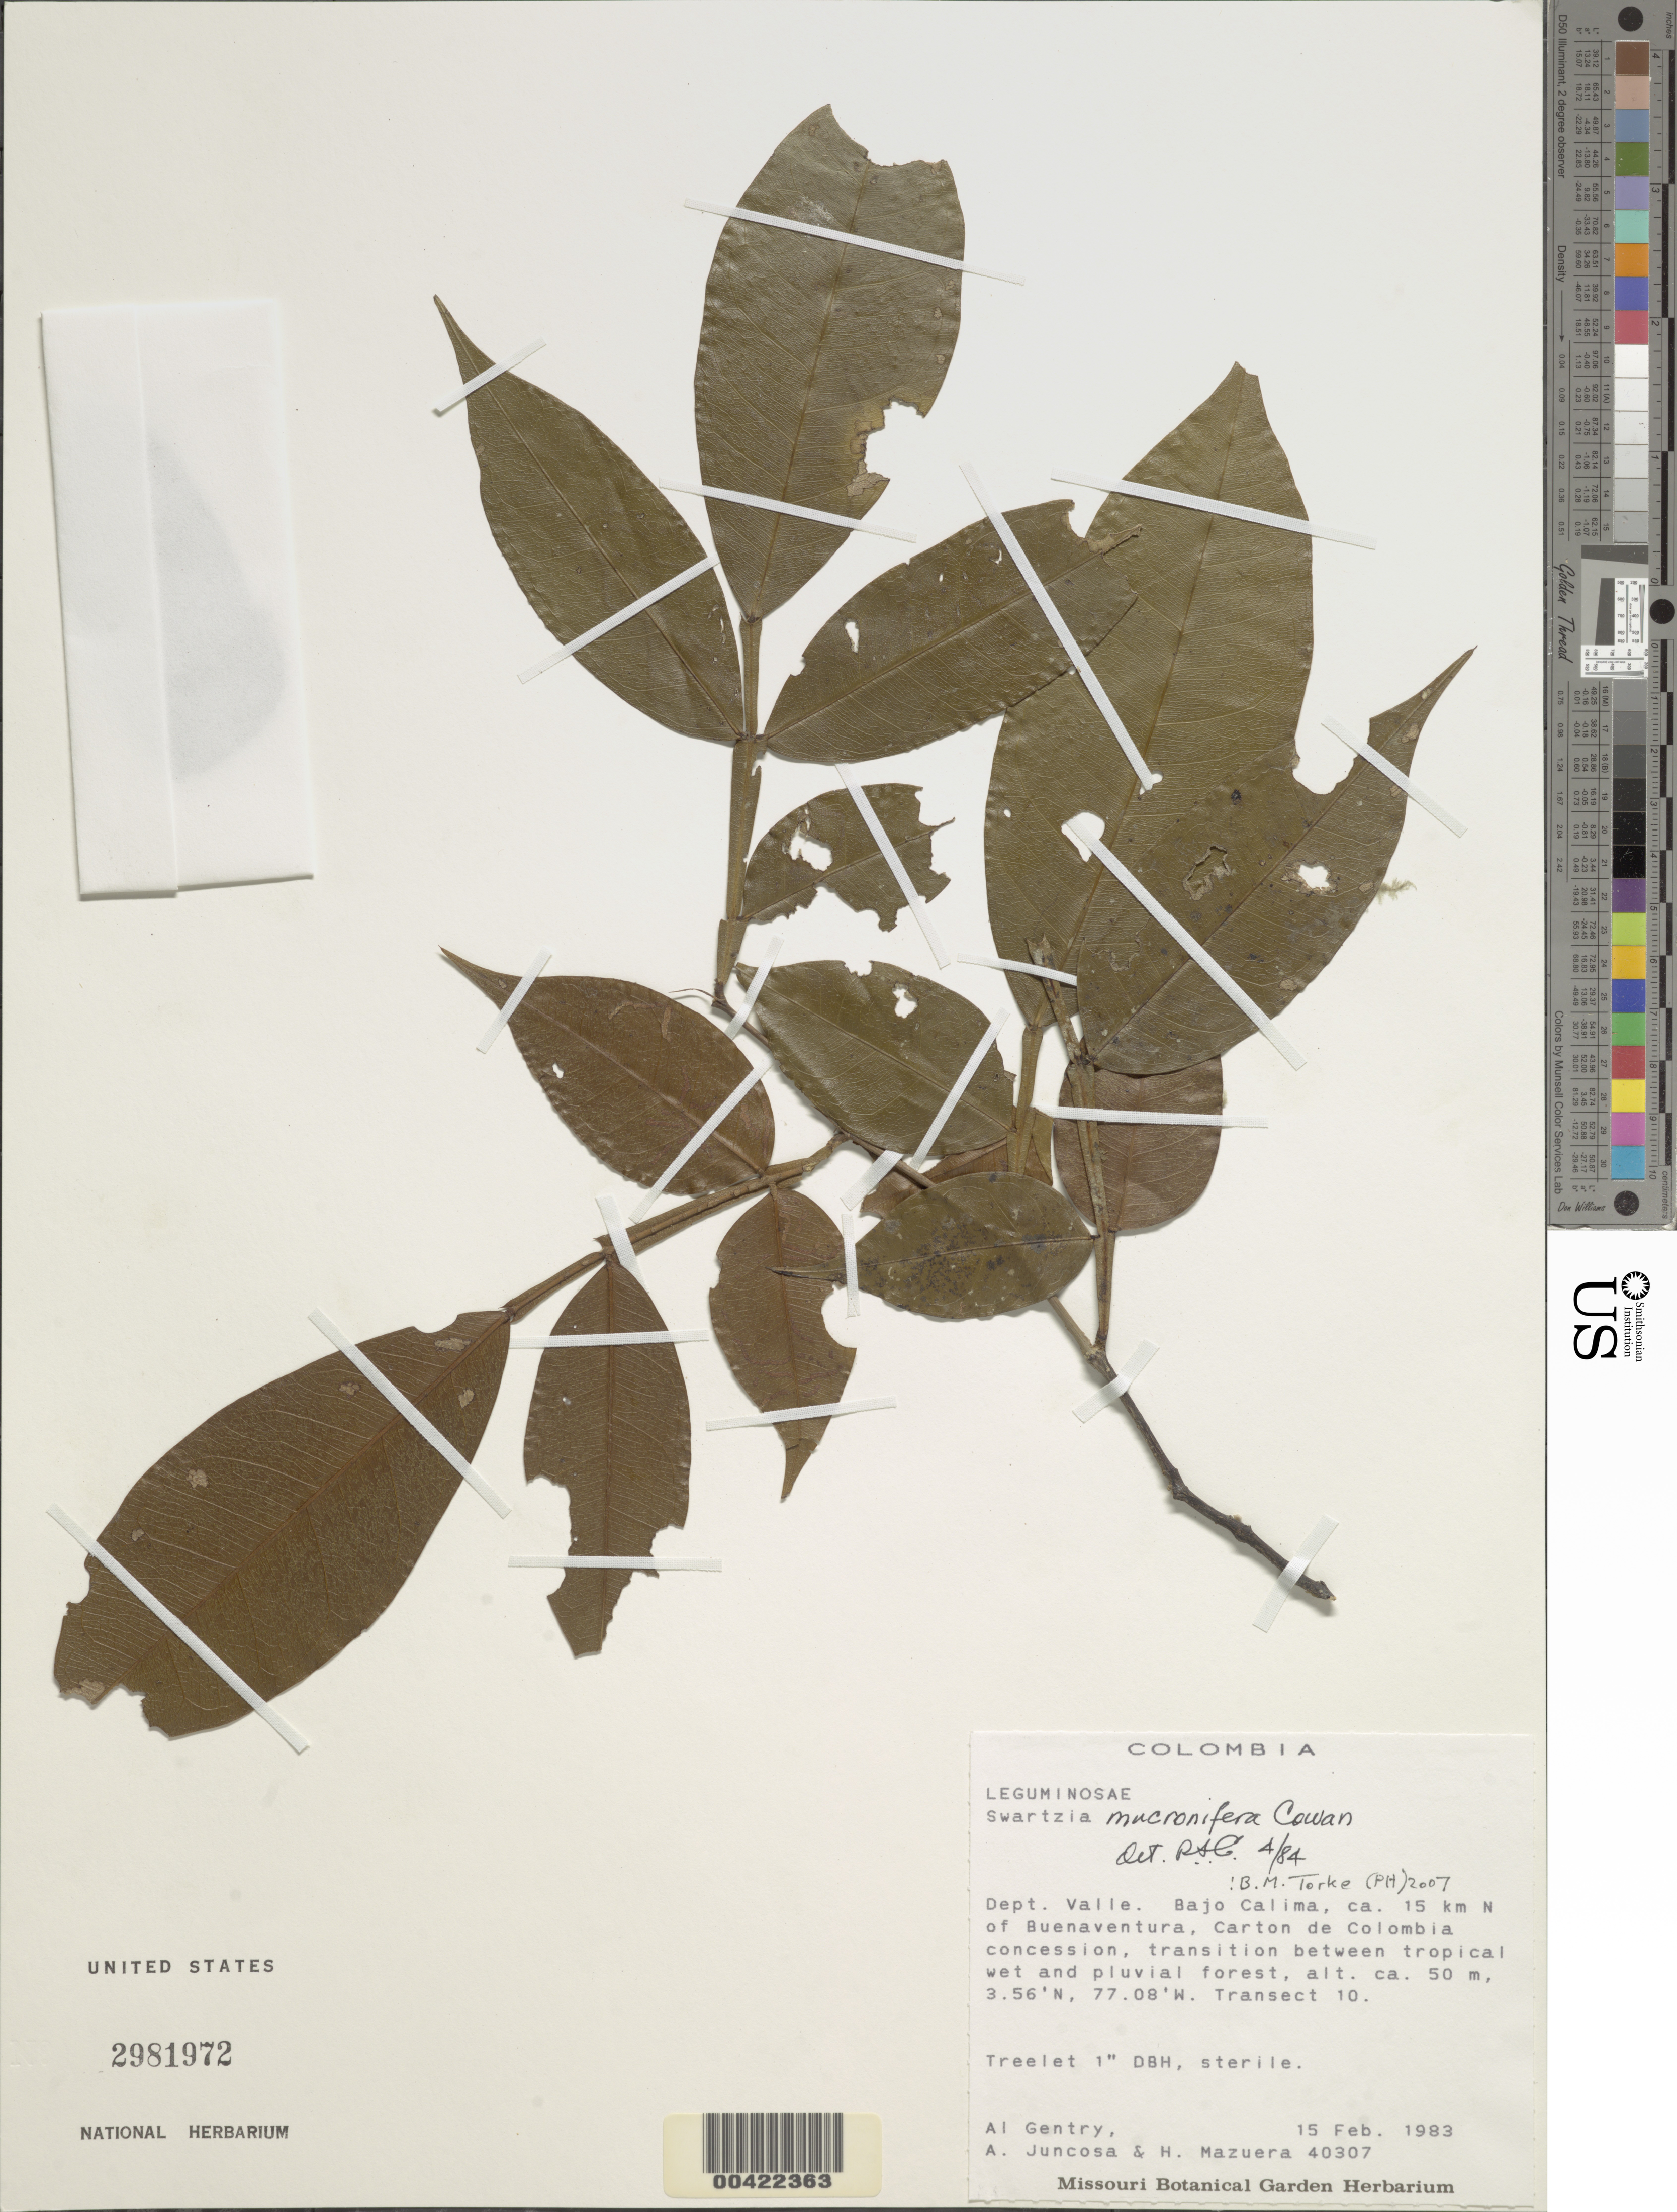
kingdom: Plantae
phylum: Tracheophyta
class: Magnoliopsida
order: Fabales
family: Fabaceae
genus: Swartzia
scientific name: Swartzia mucronifera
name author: R.S. Cowan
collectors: A. H. Gentry, A. Juncosa & H. Mazuera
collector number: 40307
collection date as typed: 15 Feb 1983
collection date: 1983-02-15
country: Colombia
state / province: Valle del Cauca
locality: Bajo Calima; ca. 15 km N of Buena Ventura; carton de Colombia concession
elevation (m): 50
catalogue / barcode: US 2981972